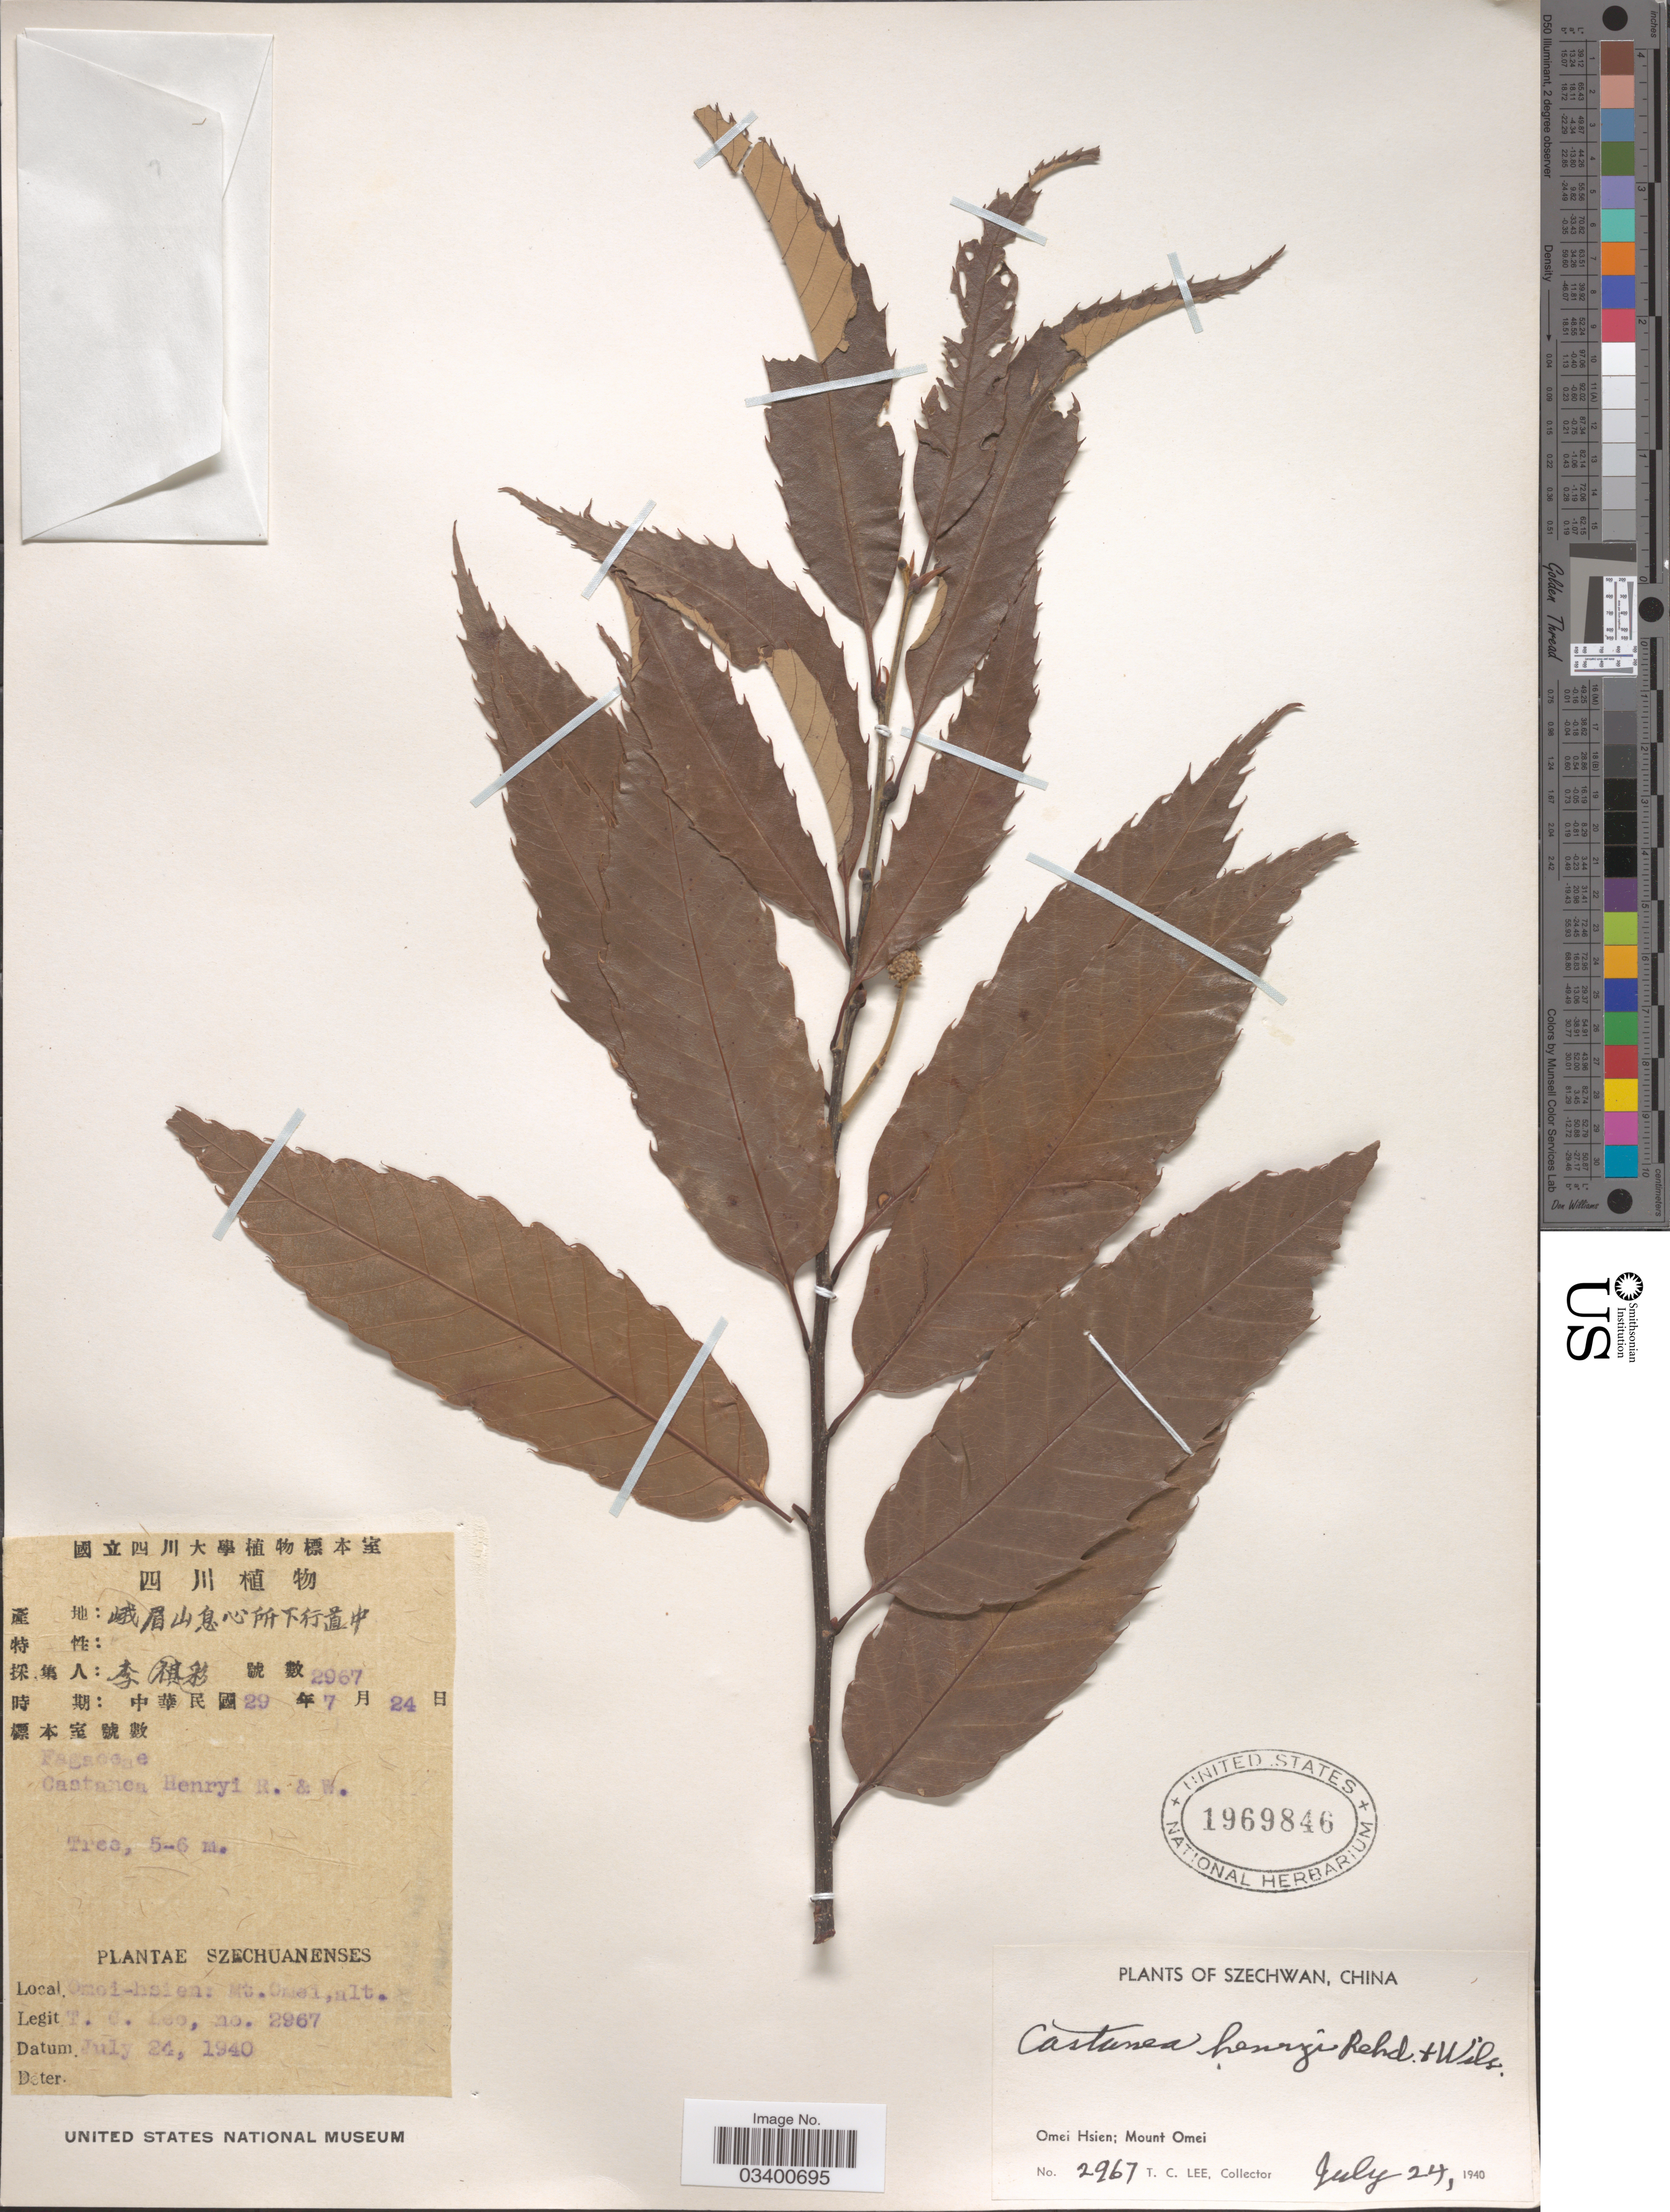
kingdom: Plantae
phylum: Tracheophyta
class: Magnoliopsida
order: Fagales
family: Fagaceae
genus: Castanea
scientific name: Castanea henryi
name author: (Skan) Rehder & E.H. Wilson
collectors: T. Lee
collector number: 2967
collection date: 1940-07-24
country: China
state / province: Sichuan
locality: Szechwan. Omei Hsien; Mount Omei.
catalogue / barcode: US 1969846